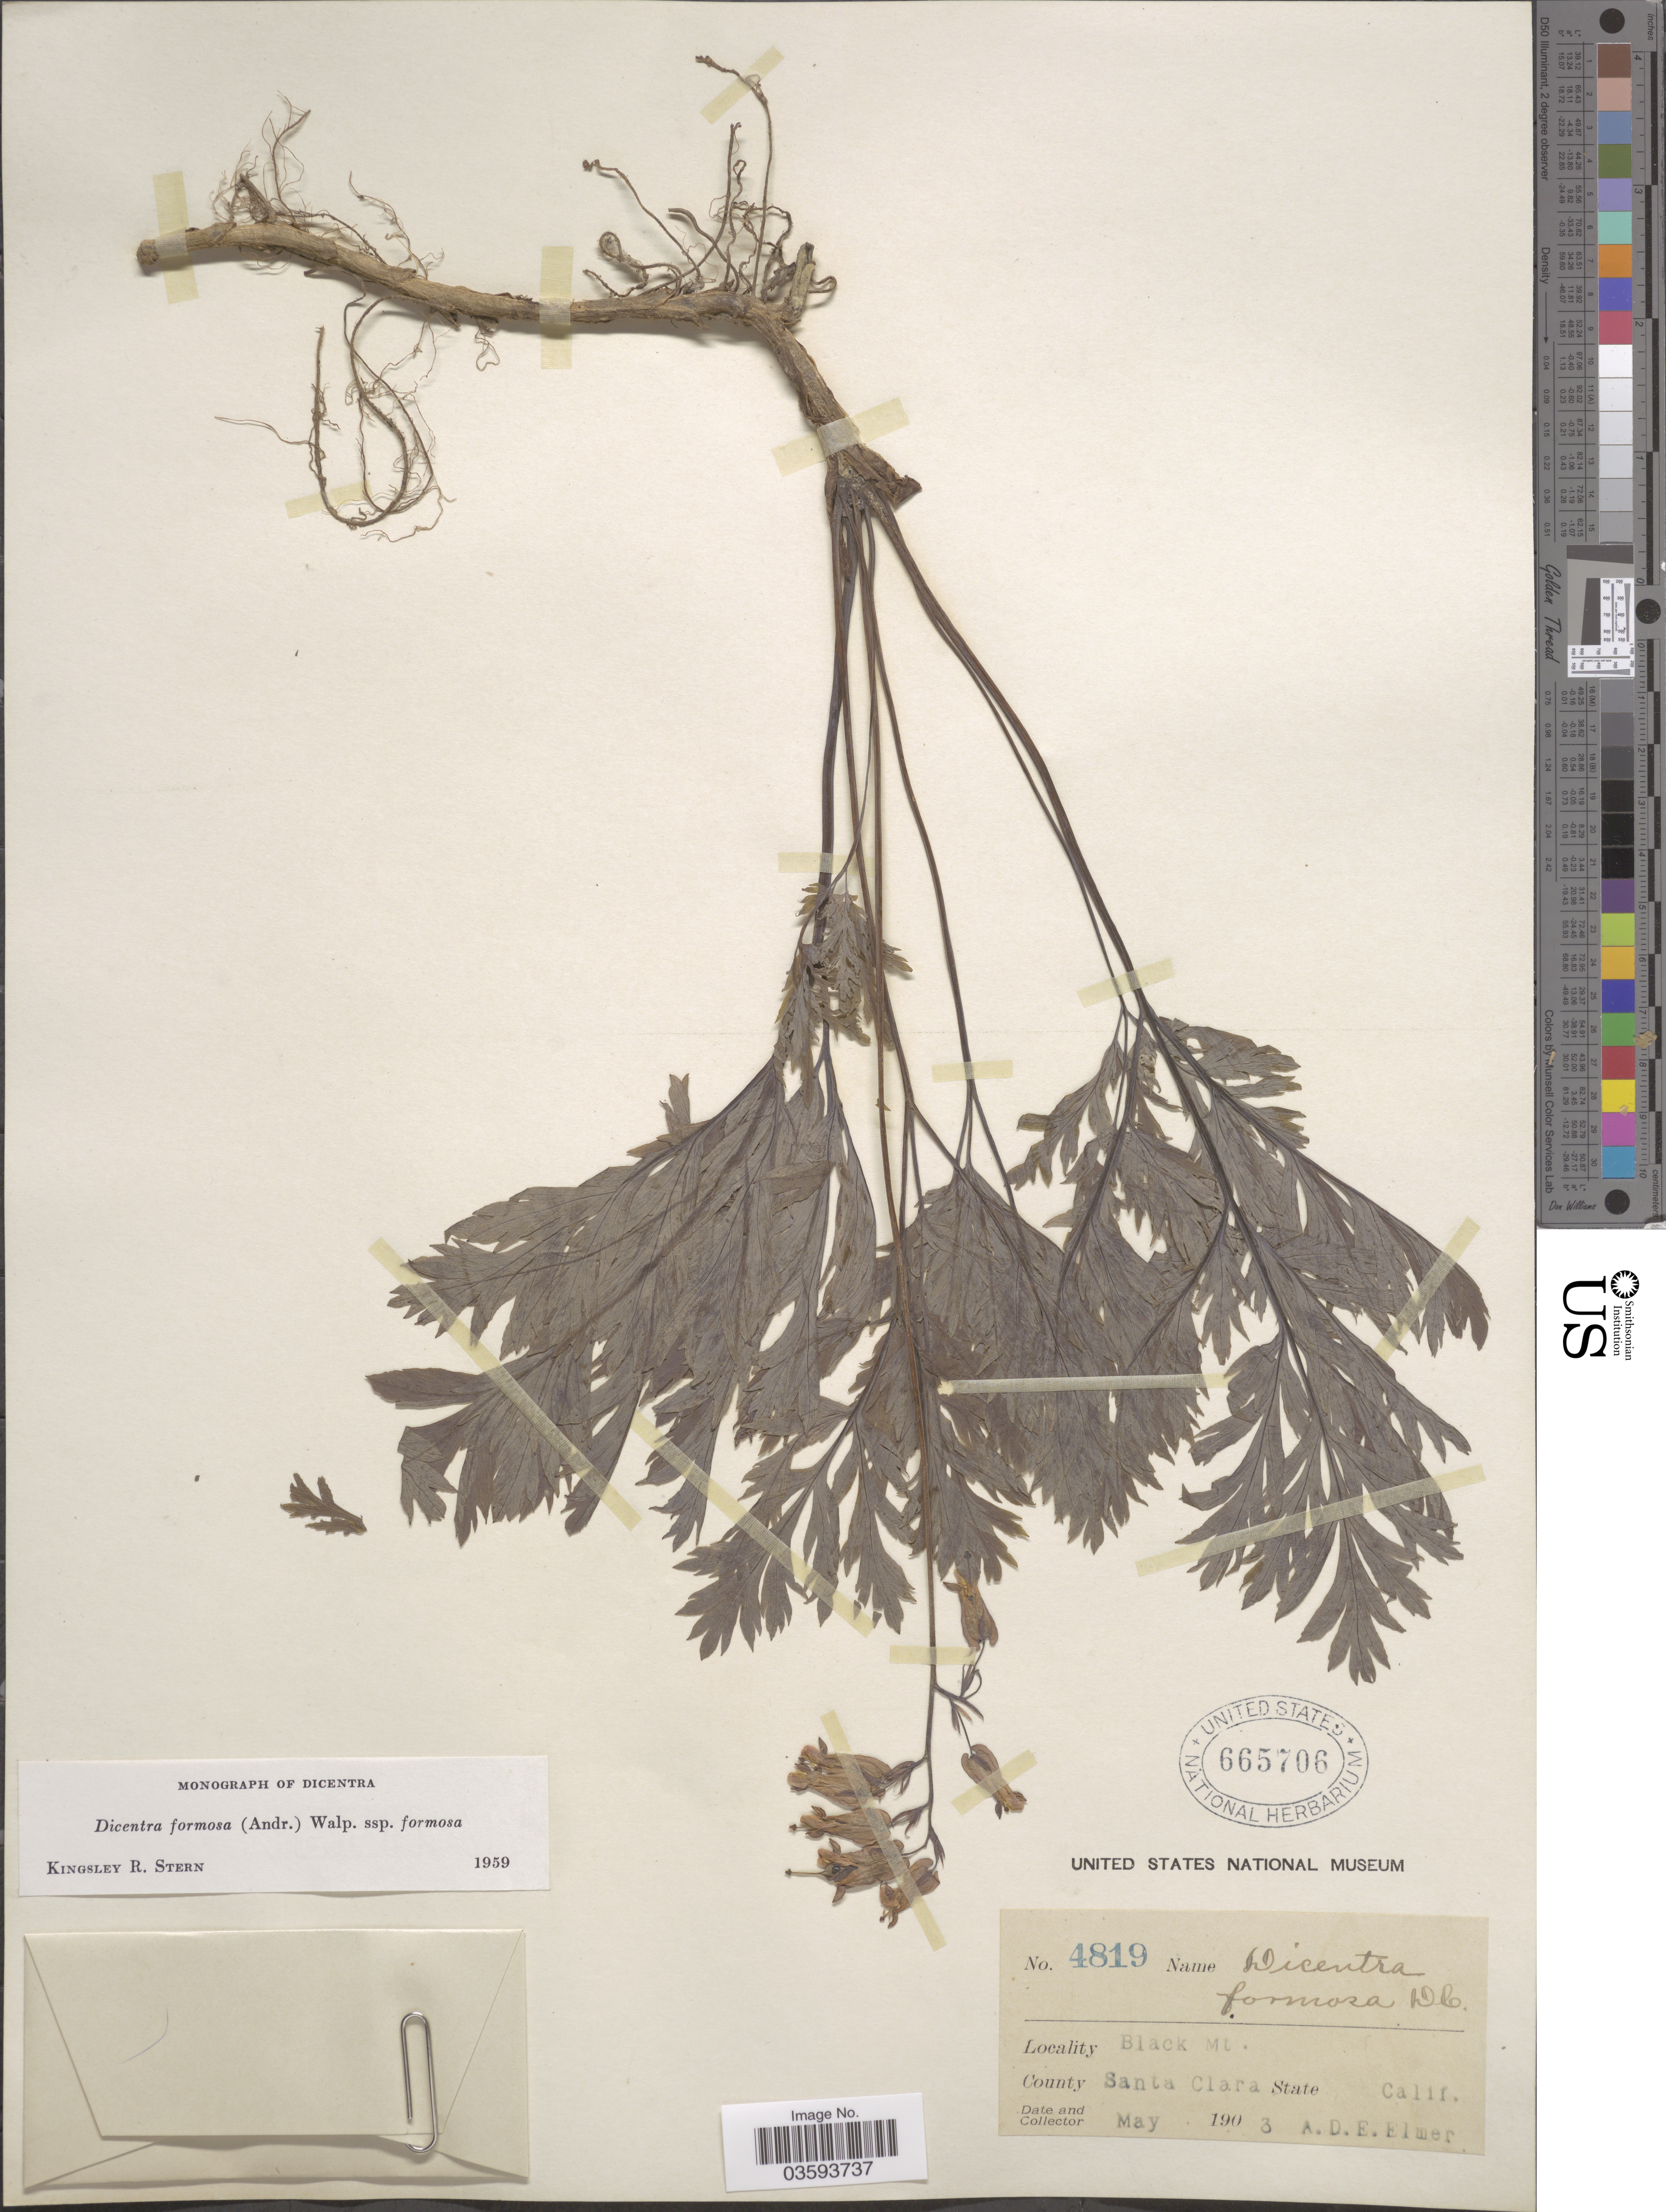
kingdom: Plantae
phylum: Tracheophyta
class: Magnoliopsida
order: Ranunculales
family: Papaveraceae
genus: Dicentra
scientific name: Dicentra formosa subsp. formosa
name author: (Haw.) Walp.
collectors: A. D. E. Elmer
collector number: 4819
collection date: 1903-05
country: United States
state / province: California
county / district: Santa Clara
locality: Black Mt. County Santa Clara.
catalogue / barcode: US 665706